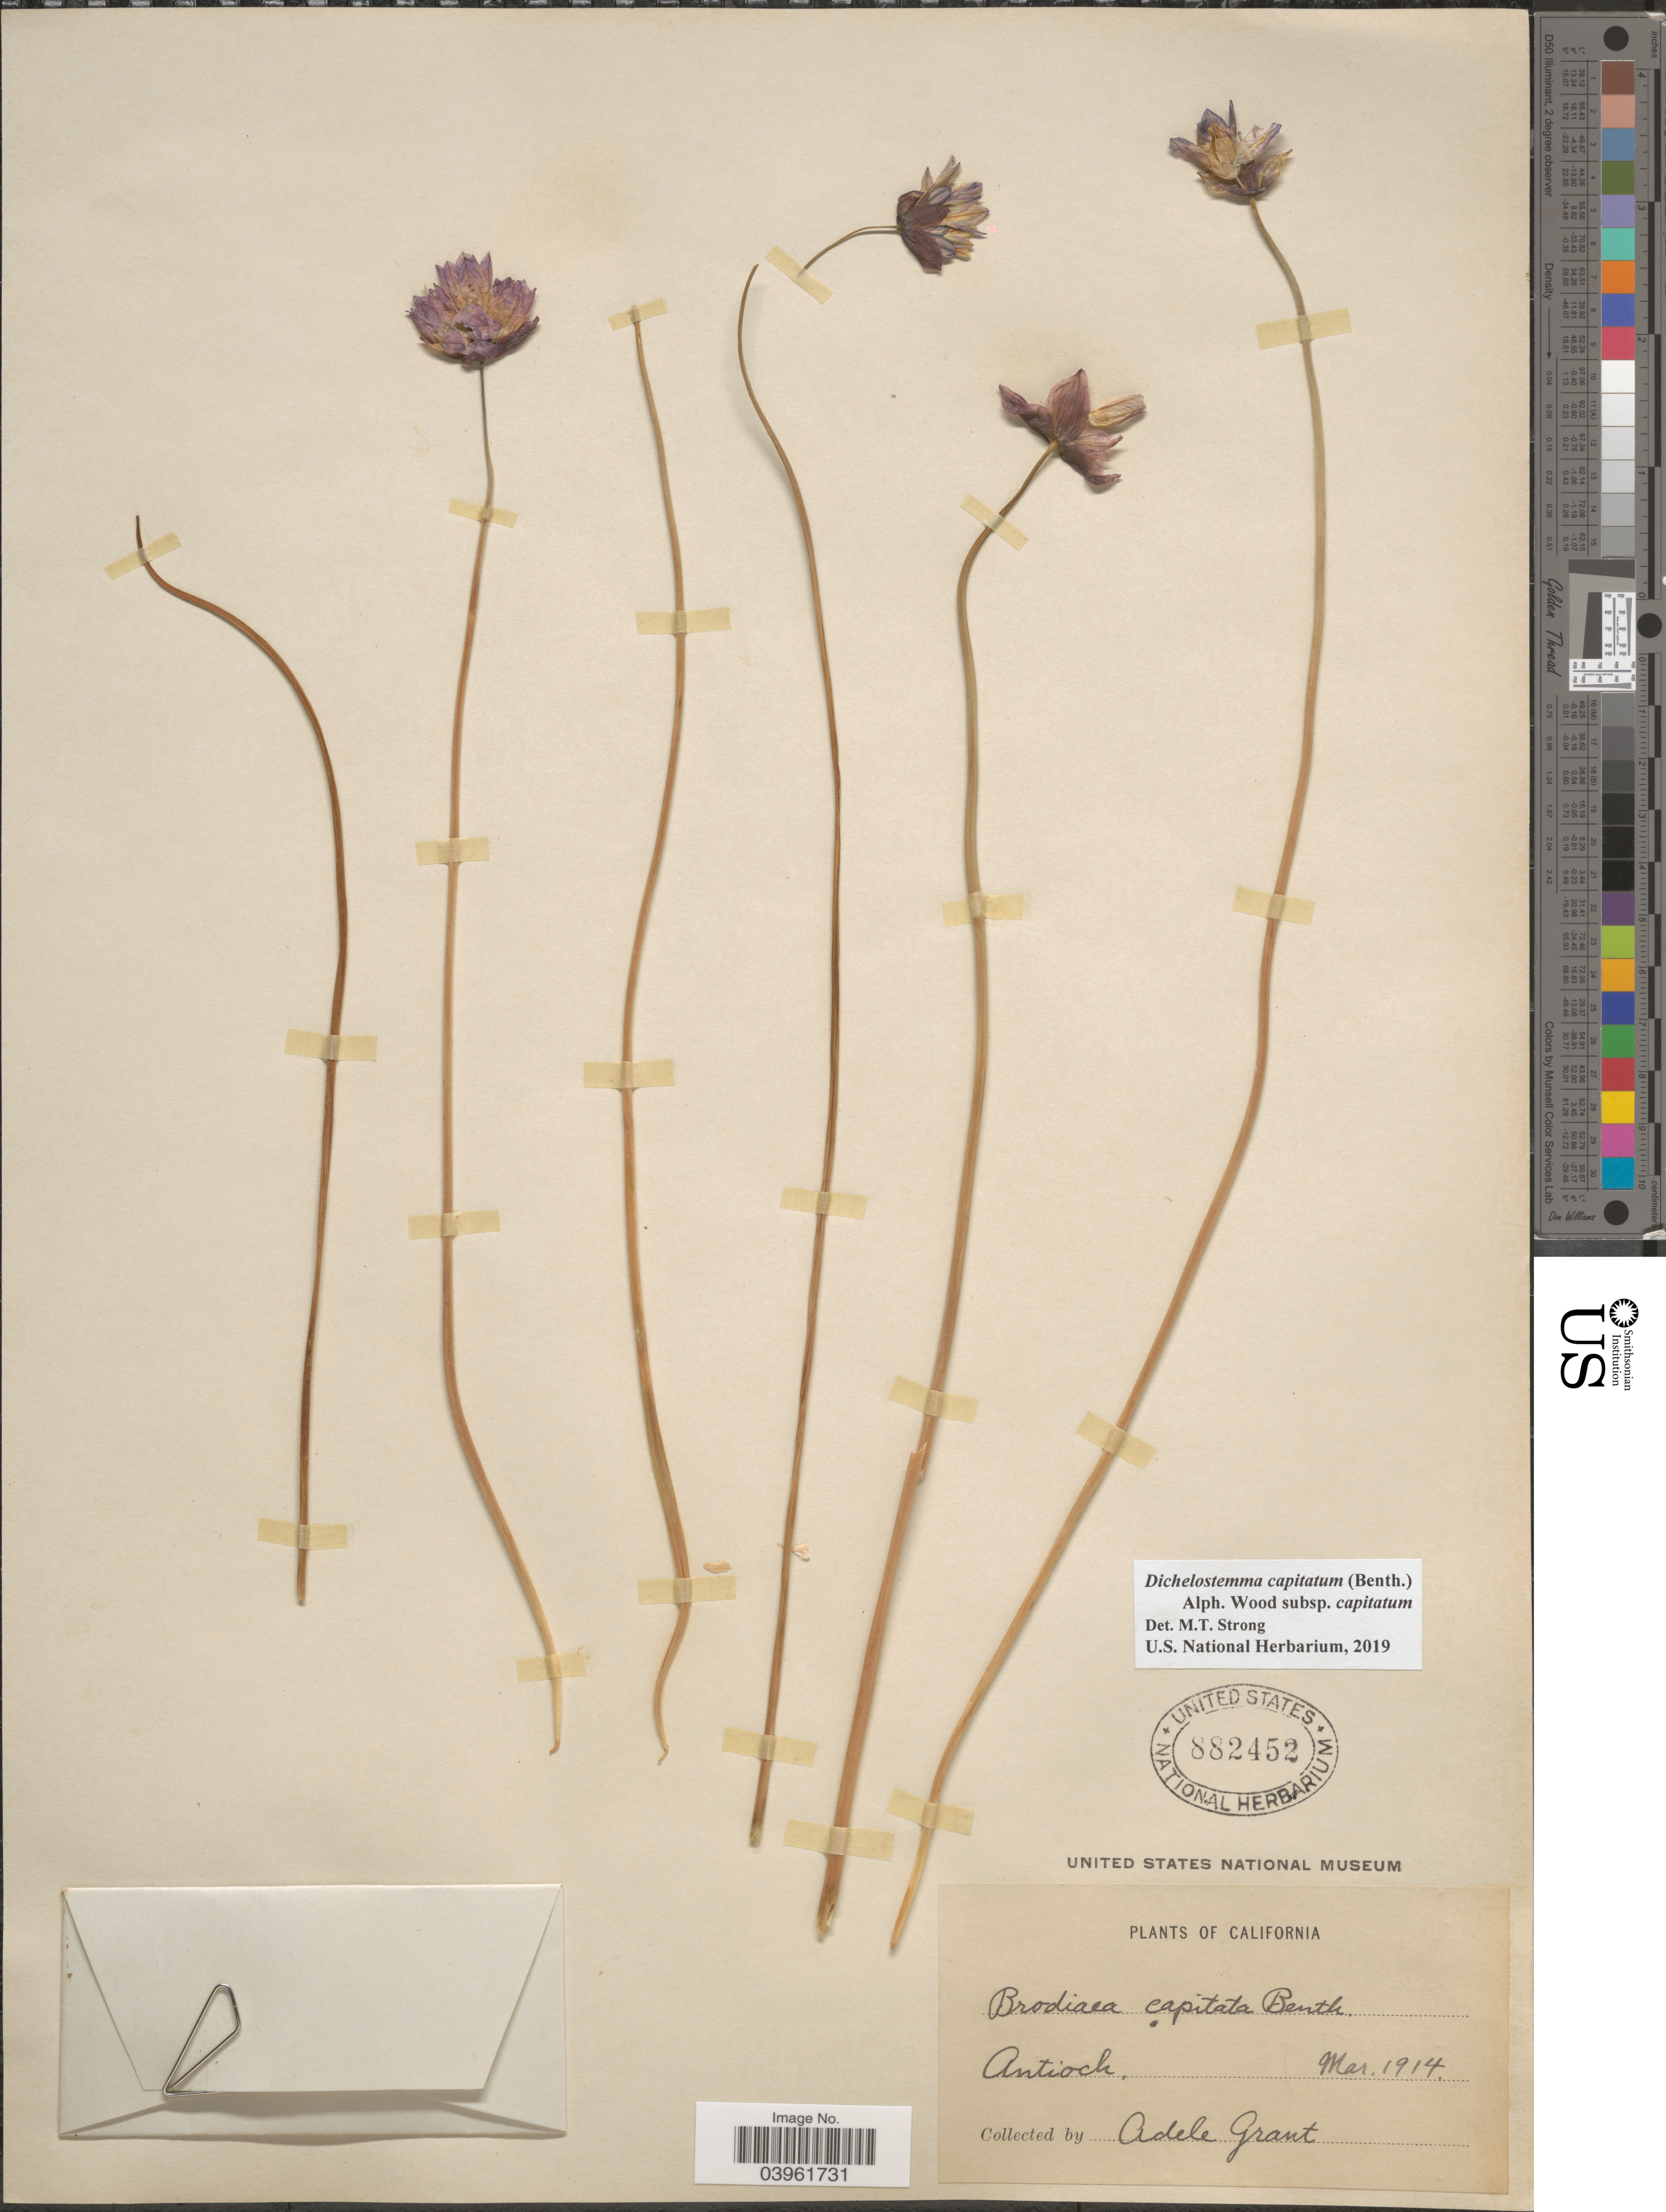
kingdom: Plantae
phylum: Tracheophyta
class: Liliopsida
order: Asparagales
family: Asparagaceae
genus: Dichelostemma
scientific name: Dichelostemma capitatum subsp. capitatum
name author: (Benth.) Alph. Wood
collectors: A. Grant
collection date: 1914-03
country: United States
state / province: California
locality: Antiock.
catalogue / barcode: US 882452